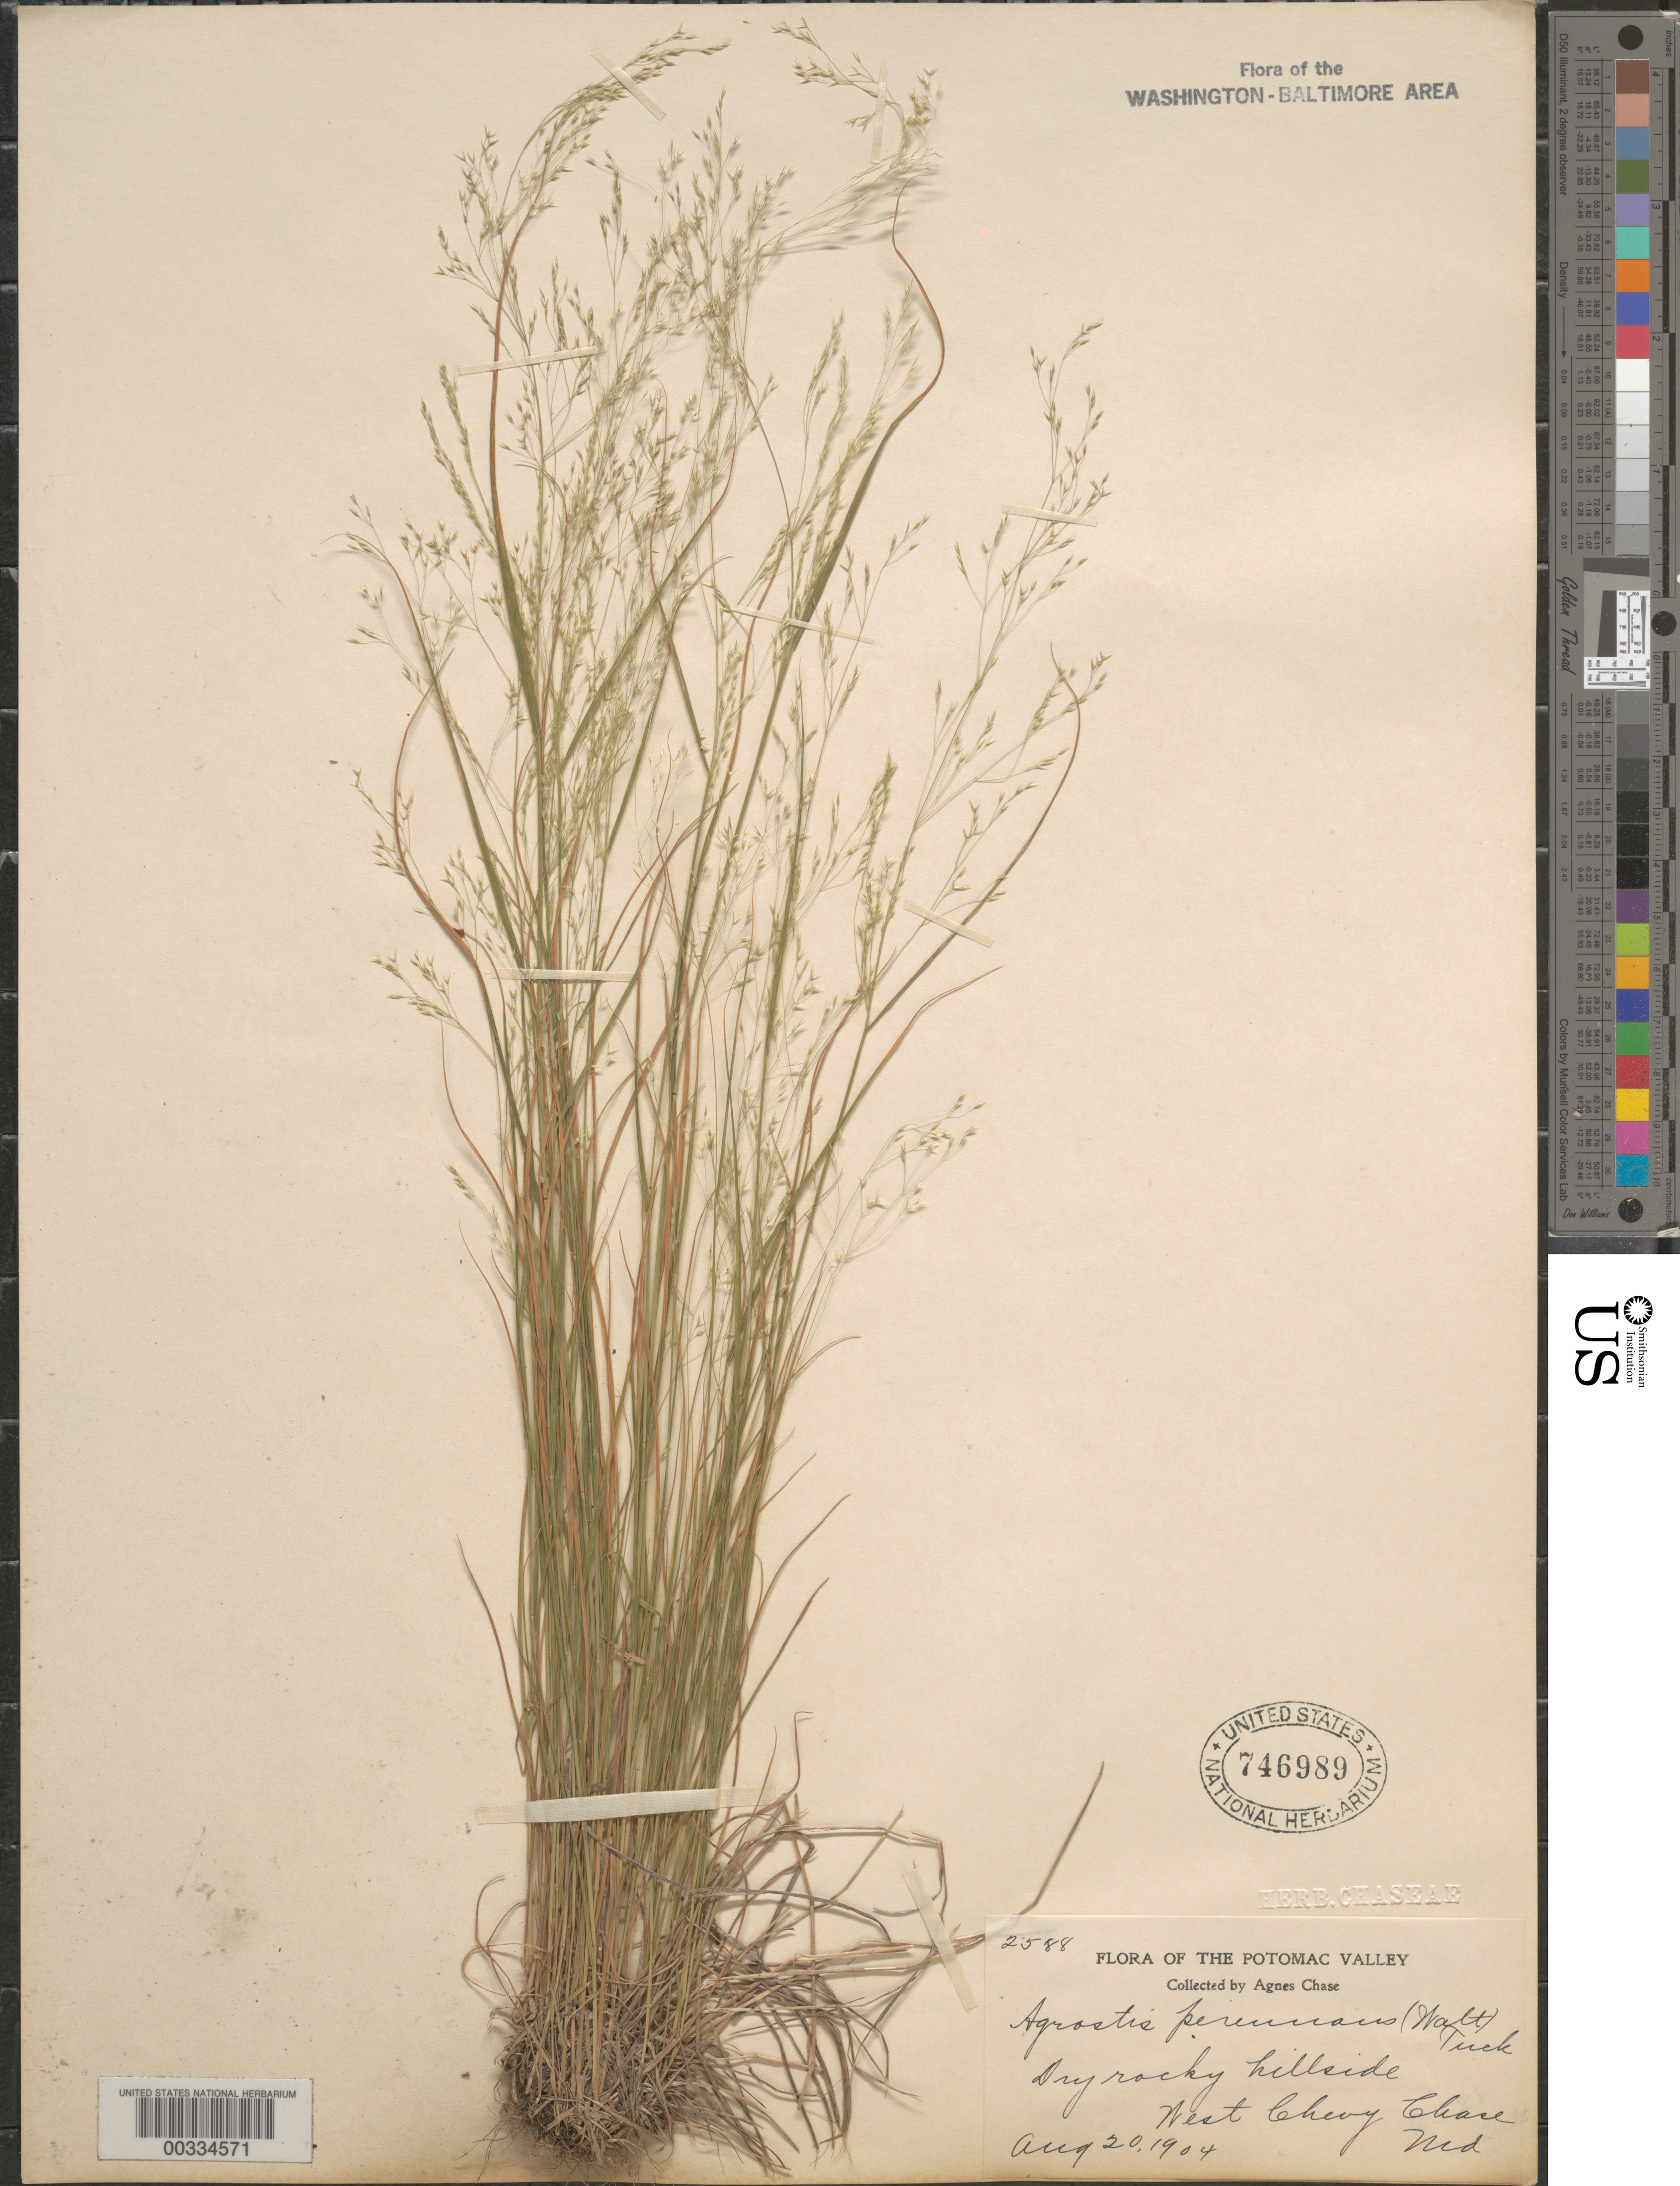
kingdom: Plantae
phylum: Tracheophyta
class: Liliopsida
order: Poales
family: Poaceae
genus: Agrostis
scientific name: Agrostis perennans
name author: (Walter) Tuck.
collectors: A. Chase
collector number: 2588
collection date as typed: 20 Aug 1904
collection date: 1904-08-20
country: United States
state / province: Maryland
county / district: Montgomery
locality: West Chevy Chase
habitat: Dry rocky hillside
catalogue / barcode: US 746989